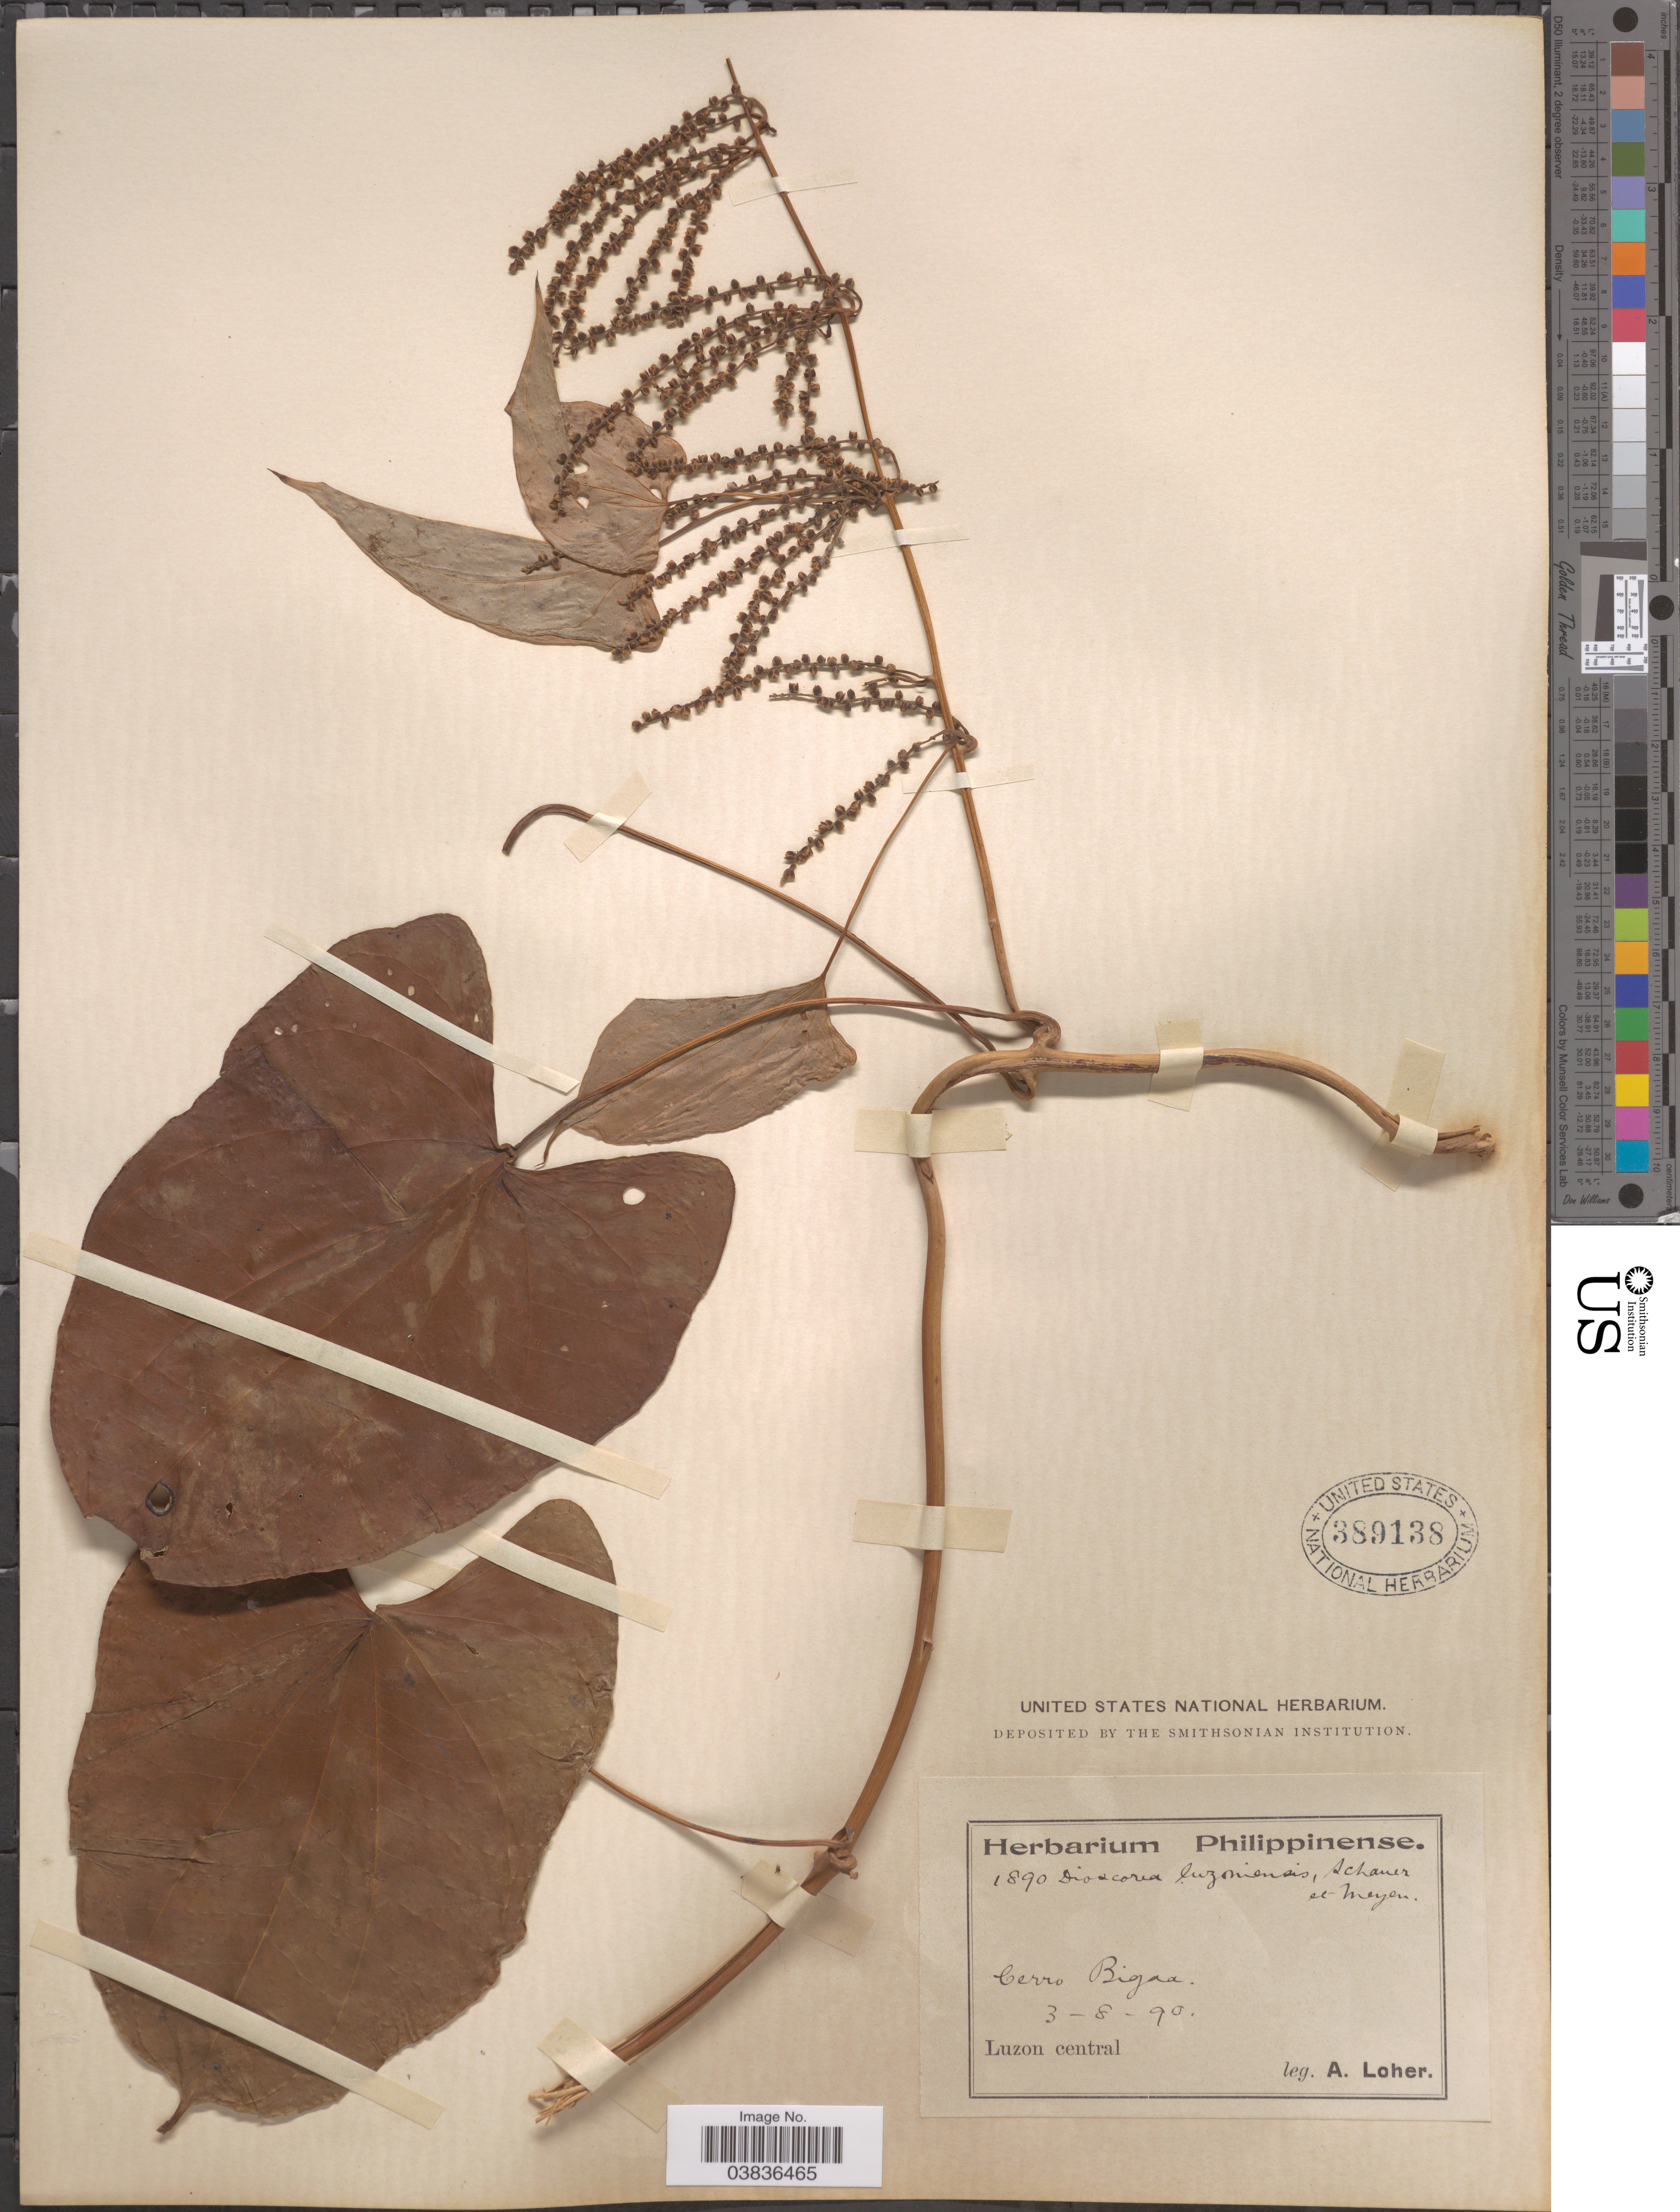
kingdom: Plantae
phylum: Tracheophyta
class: Liliopsida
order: Dioscoreales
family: Dioscoreaceae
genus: Dioscorea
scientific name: Dioscorea luzonensis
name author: Schauer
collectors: A. Loher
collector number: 1890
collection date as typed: Transcribed d/m/y: 3/8/90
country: Philippines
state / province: Central Luzon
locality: Cerro Bigaa. Luzon central.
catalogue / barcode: US 389138